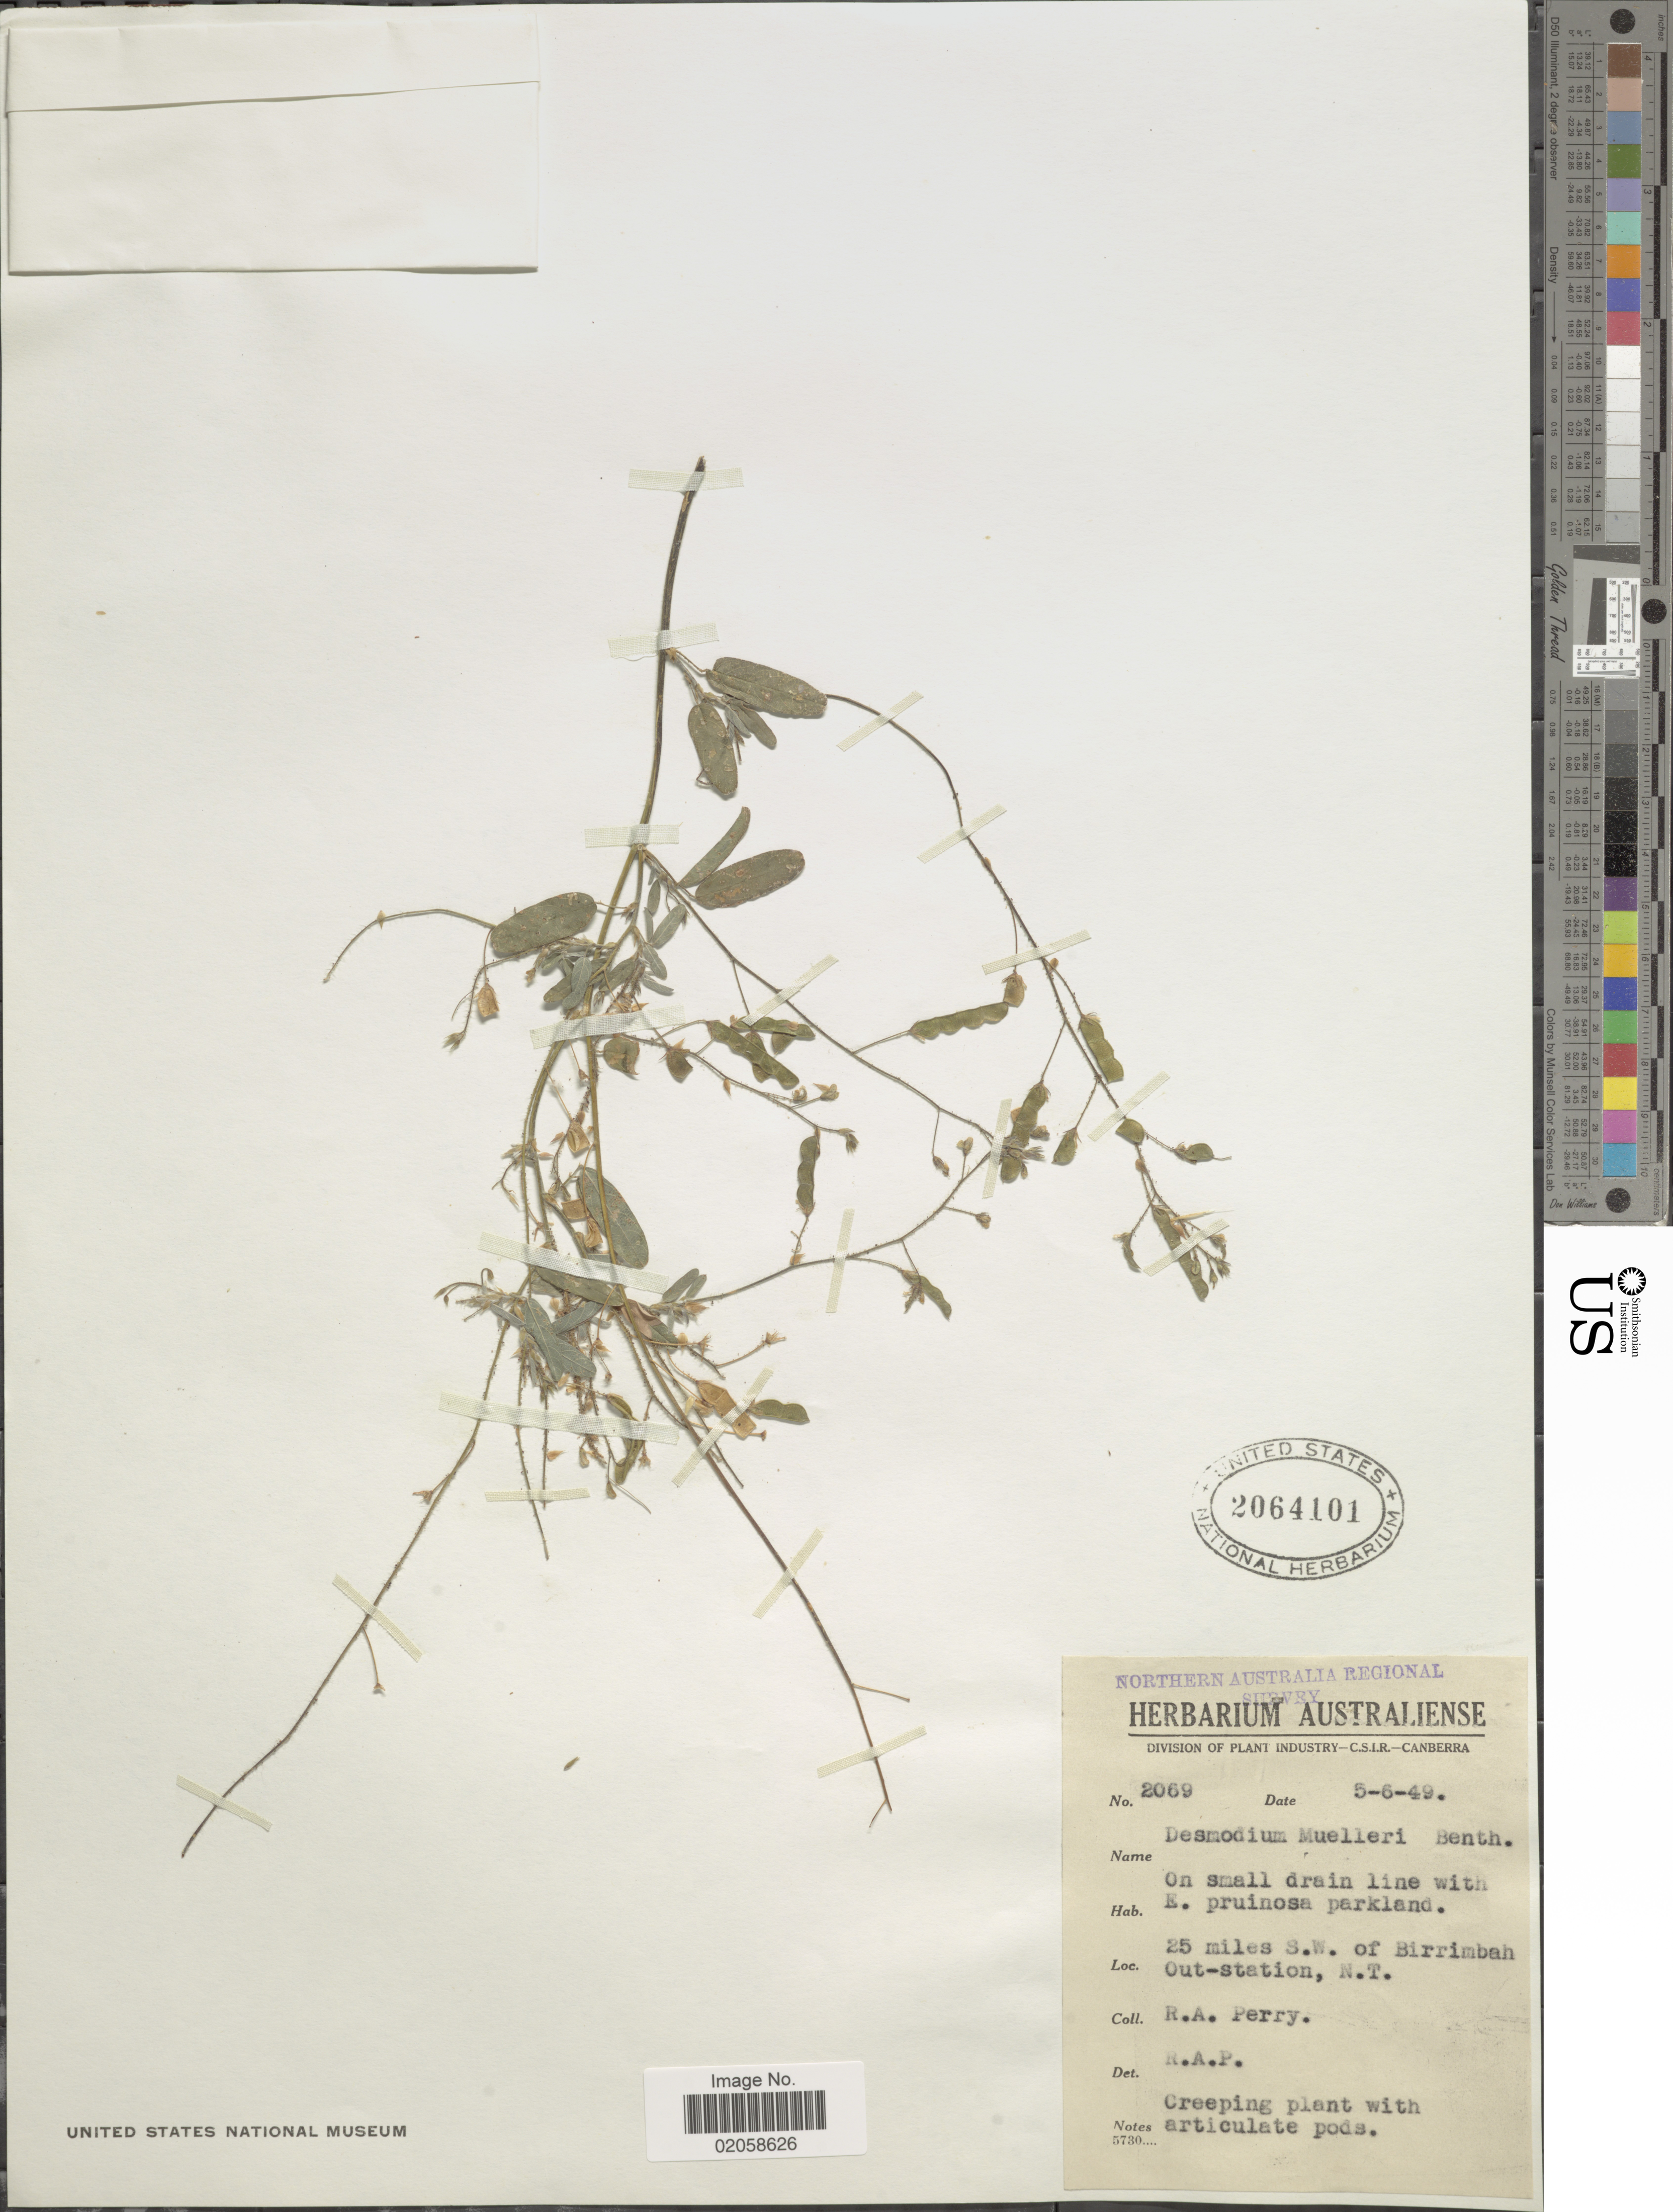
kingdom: Plantae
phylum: Tracheophyta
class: Magnoliopsida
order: Fabales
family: Fabaceae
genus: Grona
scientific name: Grona muelleri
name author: (Benth.) H. Ohashi & K. Ohashi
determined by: Strong, Mark T., (BOT), Smithsonian Institution - National Museum of Natural History (UNITED STATES)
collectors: Perry, R. A.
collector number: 2069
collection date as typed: Transcribed d/m/y: 5/6/49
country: Australia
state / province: Northern Territory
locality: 25 miles S.W. of Birrimbah Out- station, N. T.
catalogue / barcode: US 2064101